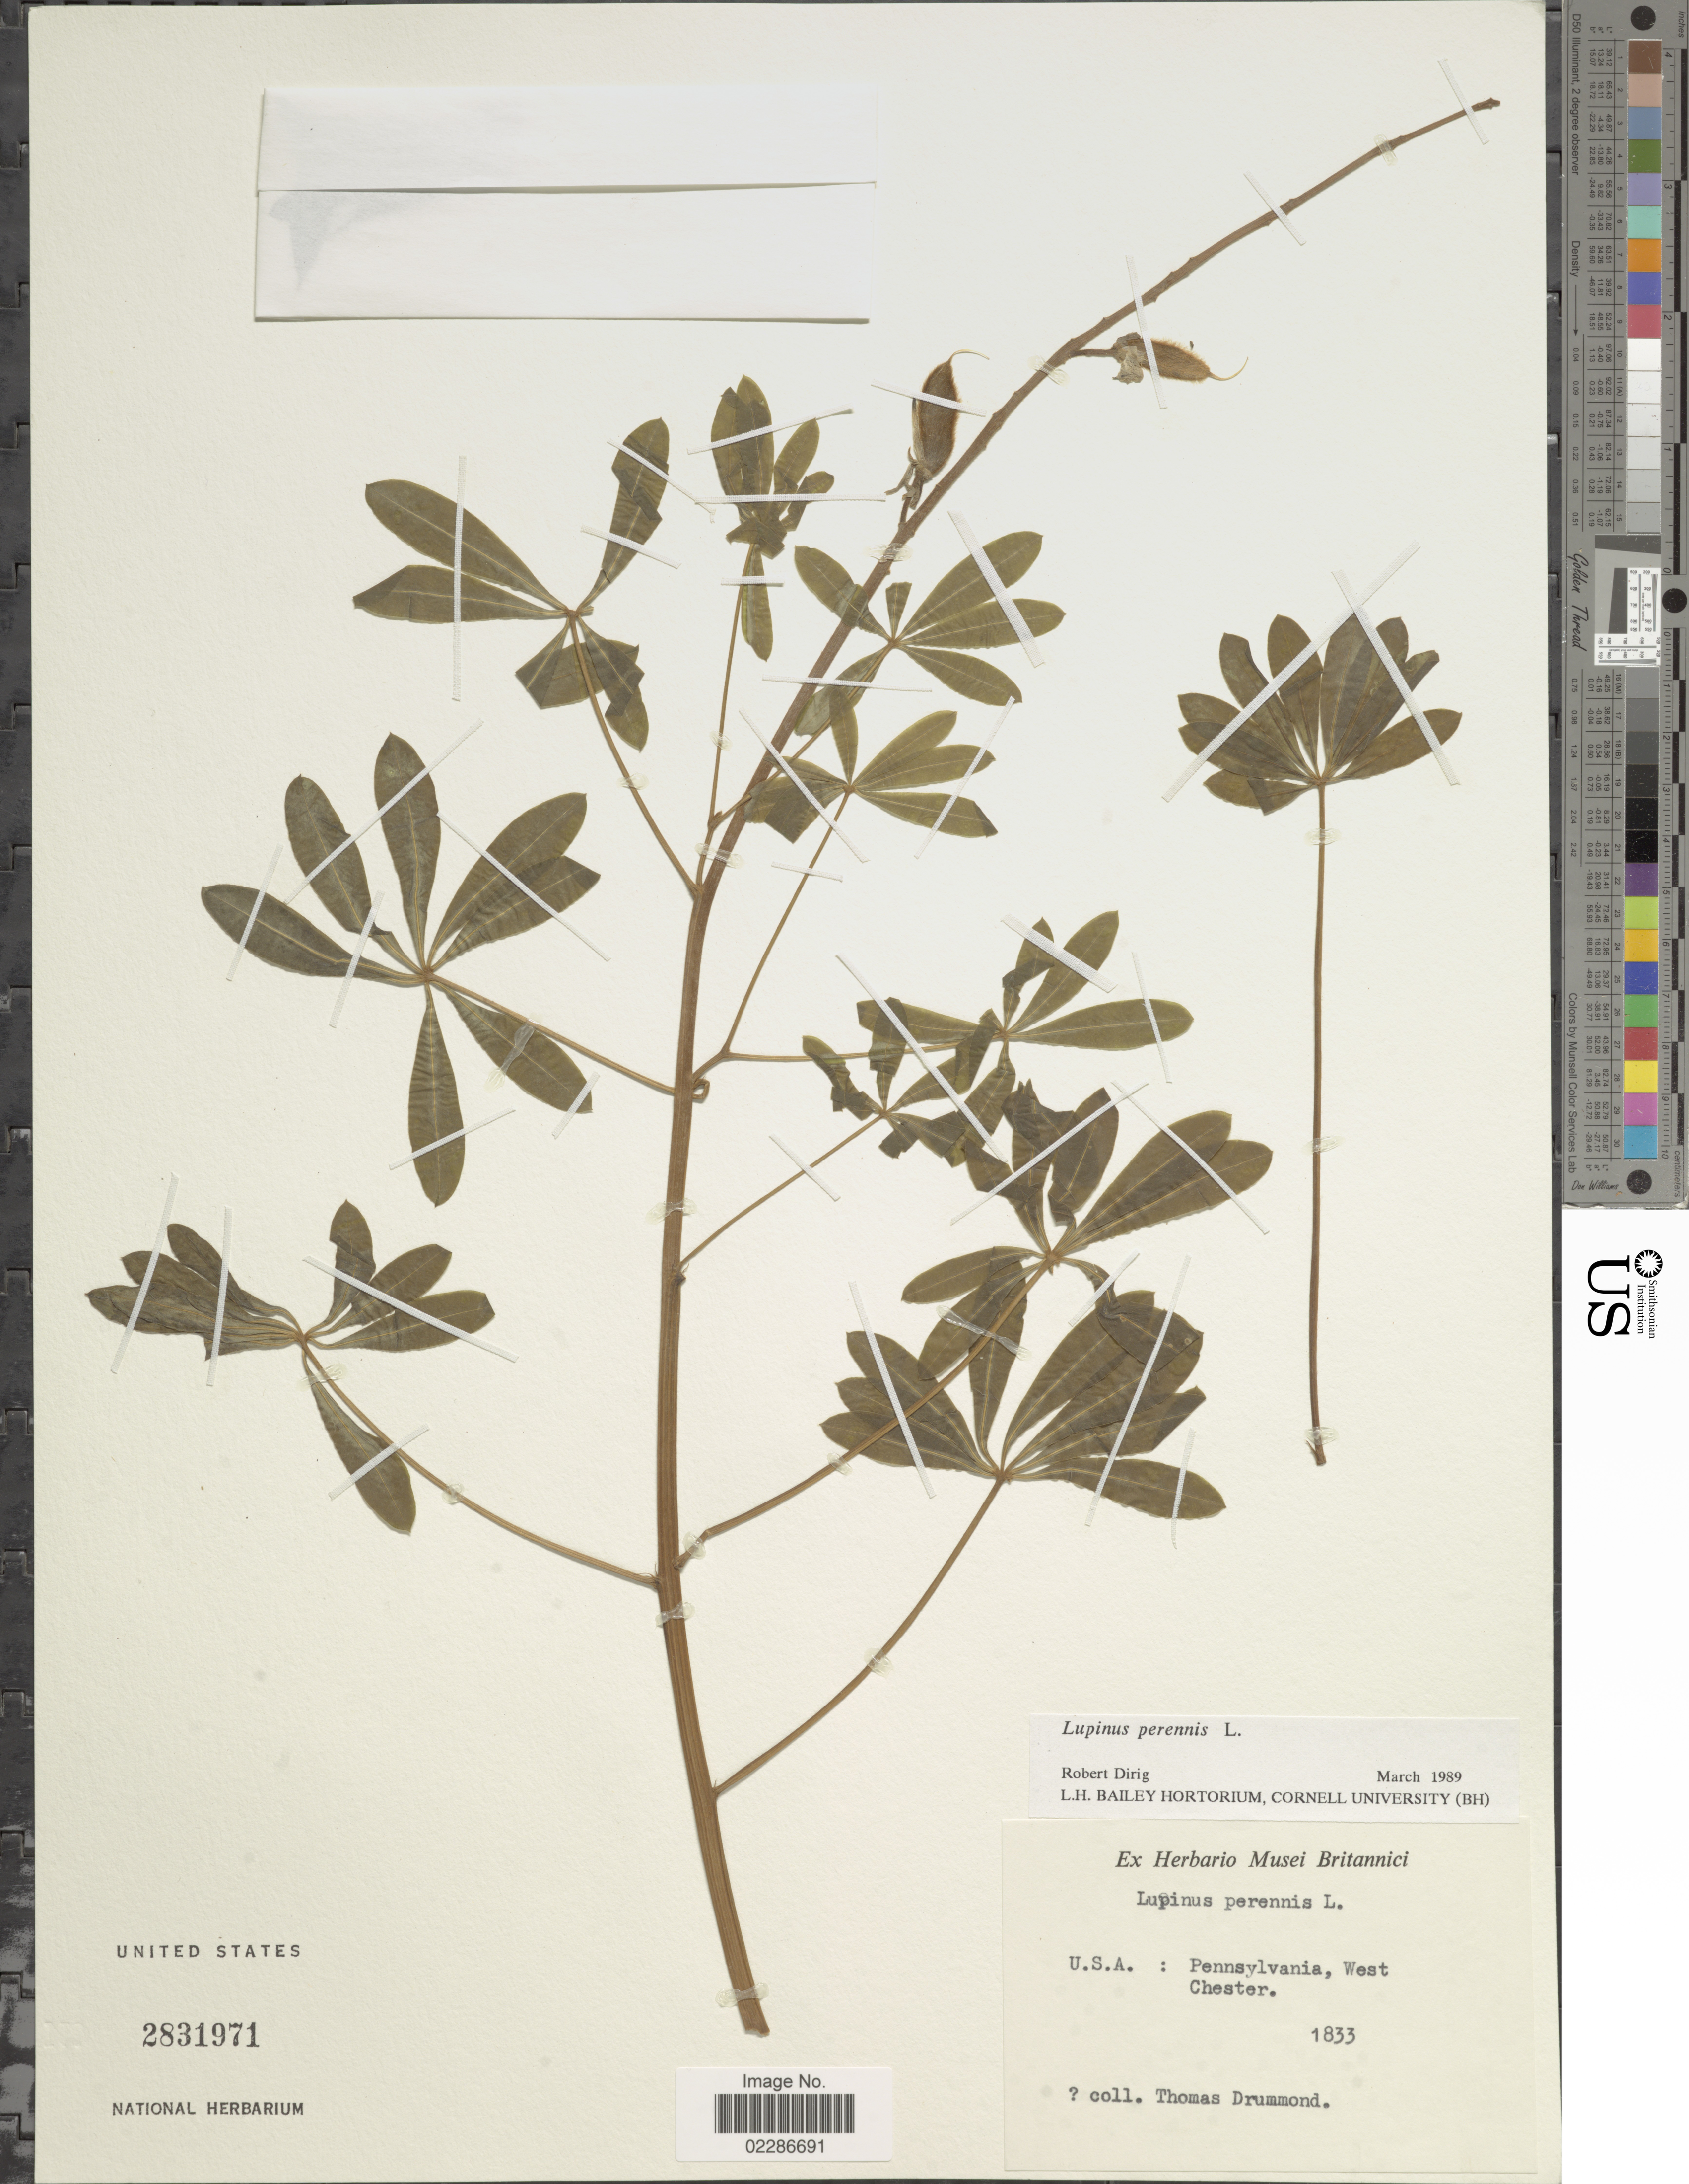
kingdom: Plantae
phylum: Tracheophyta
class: Magnoliopsida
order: Fabales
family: Fabaceae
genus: Lupinus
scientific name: Lupinus perennis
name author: L.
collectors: T. Drummond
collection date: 1833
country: United States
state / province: Pennsylvania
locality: West Chester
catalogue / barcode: US 2831971